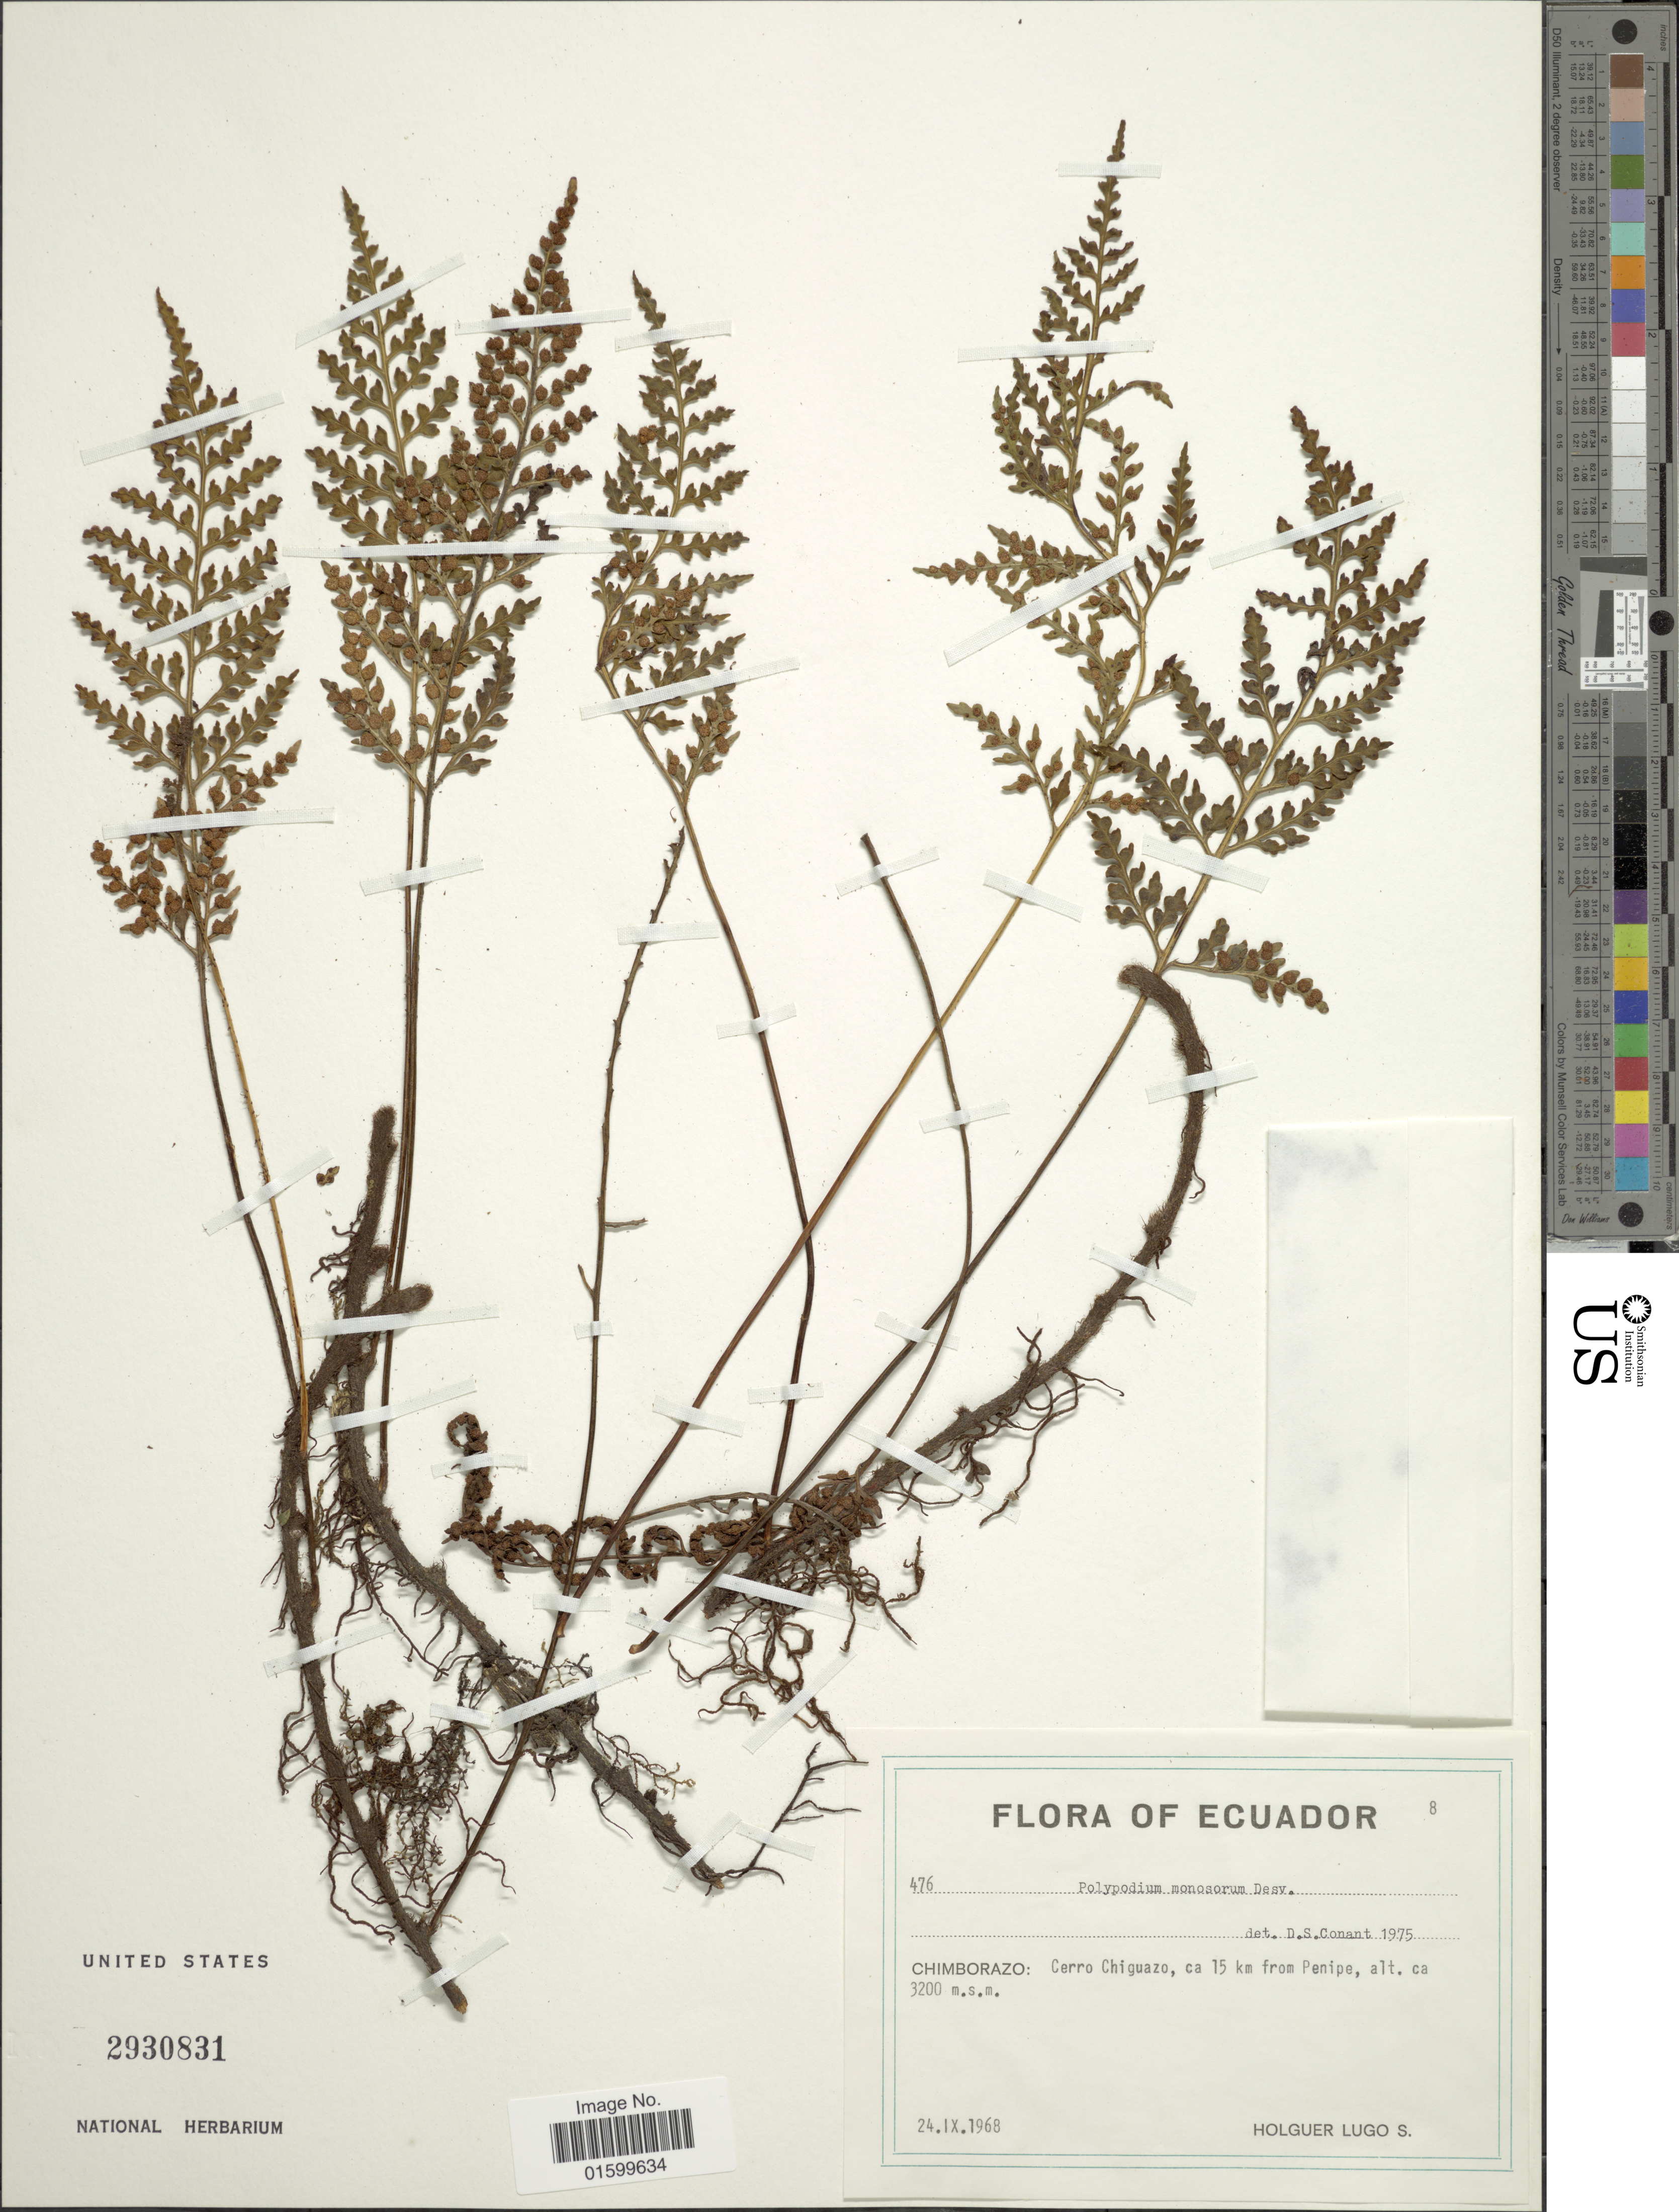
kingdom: Plantae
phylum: Tracheophyta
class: Polypodiopsida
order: Polypodiales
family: Polypodiaceae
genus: Pleopeltis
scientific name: Pleopeltis monosora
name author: (Desv.) A.R. Sm.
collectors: H. Lugo S.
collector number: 476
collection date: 1968-09-24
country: Ecuador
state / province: Chimborazo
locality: Cerro Chiguazo, ca 15 km from Penipe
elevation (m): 3200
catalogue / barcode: US 2930831